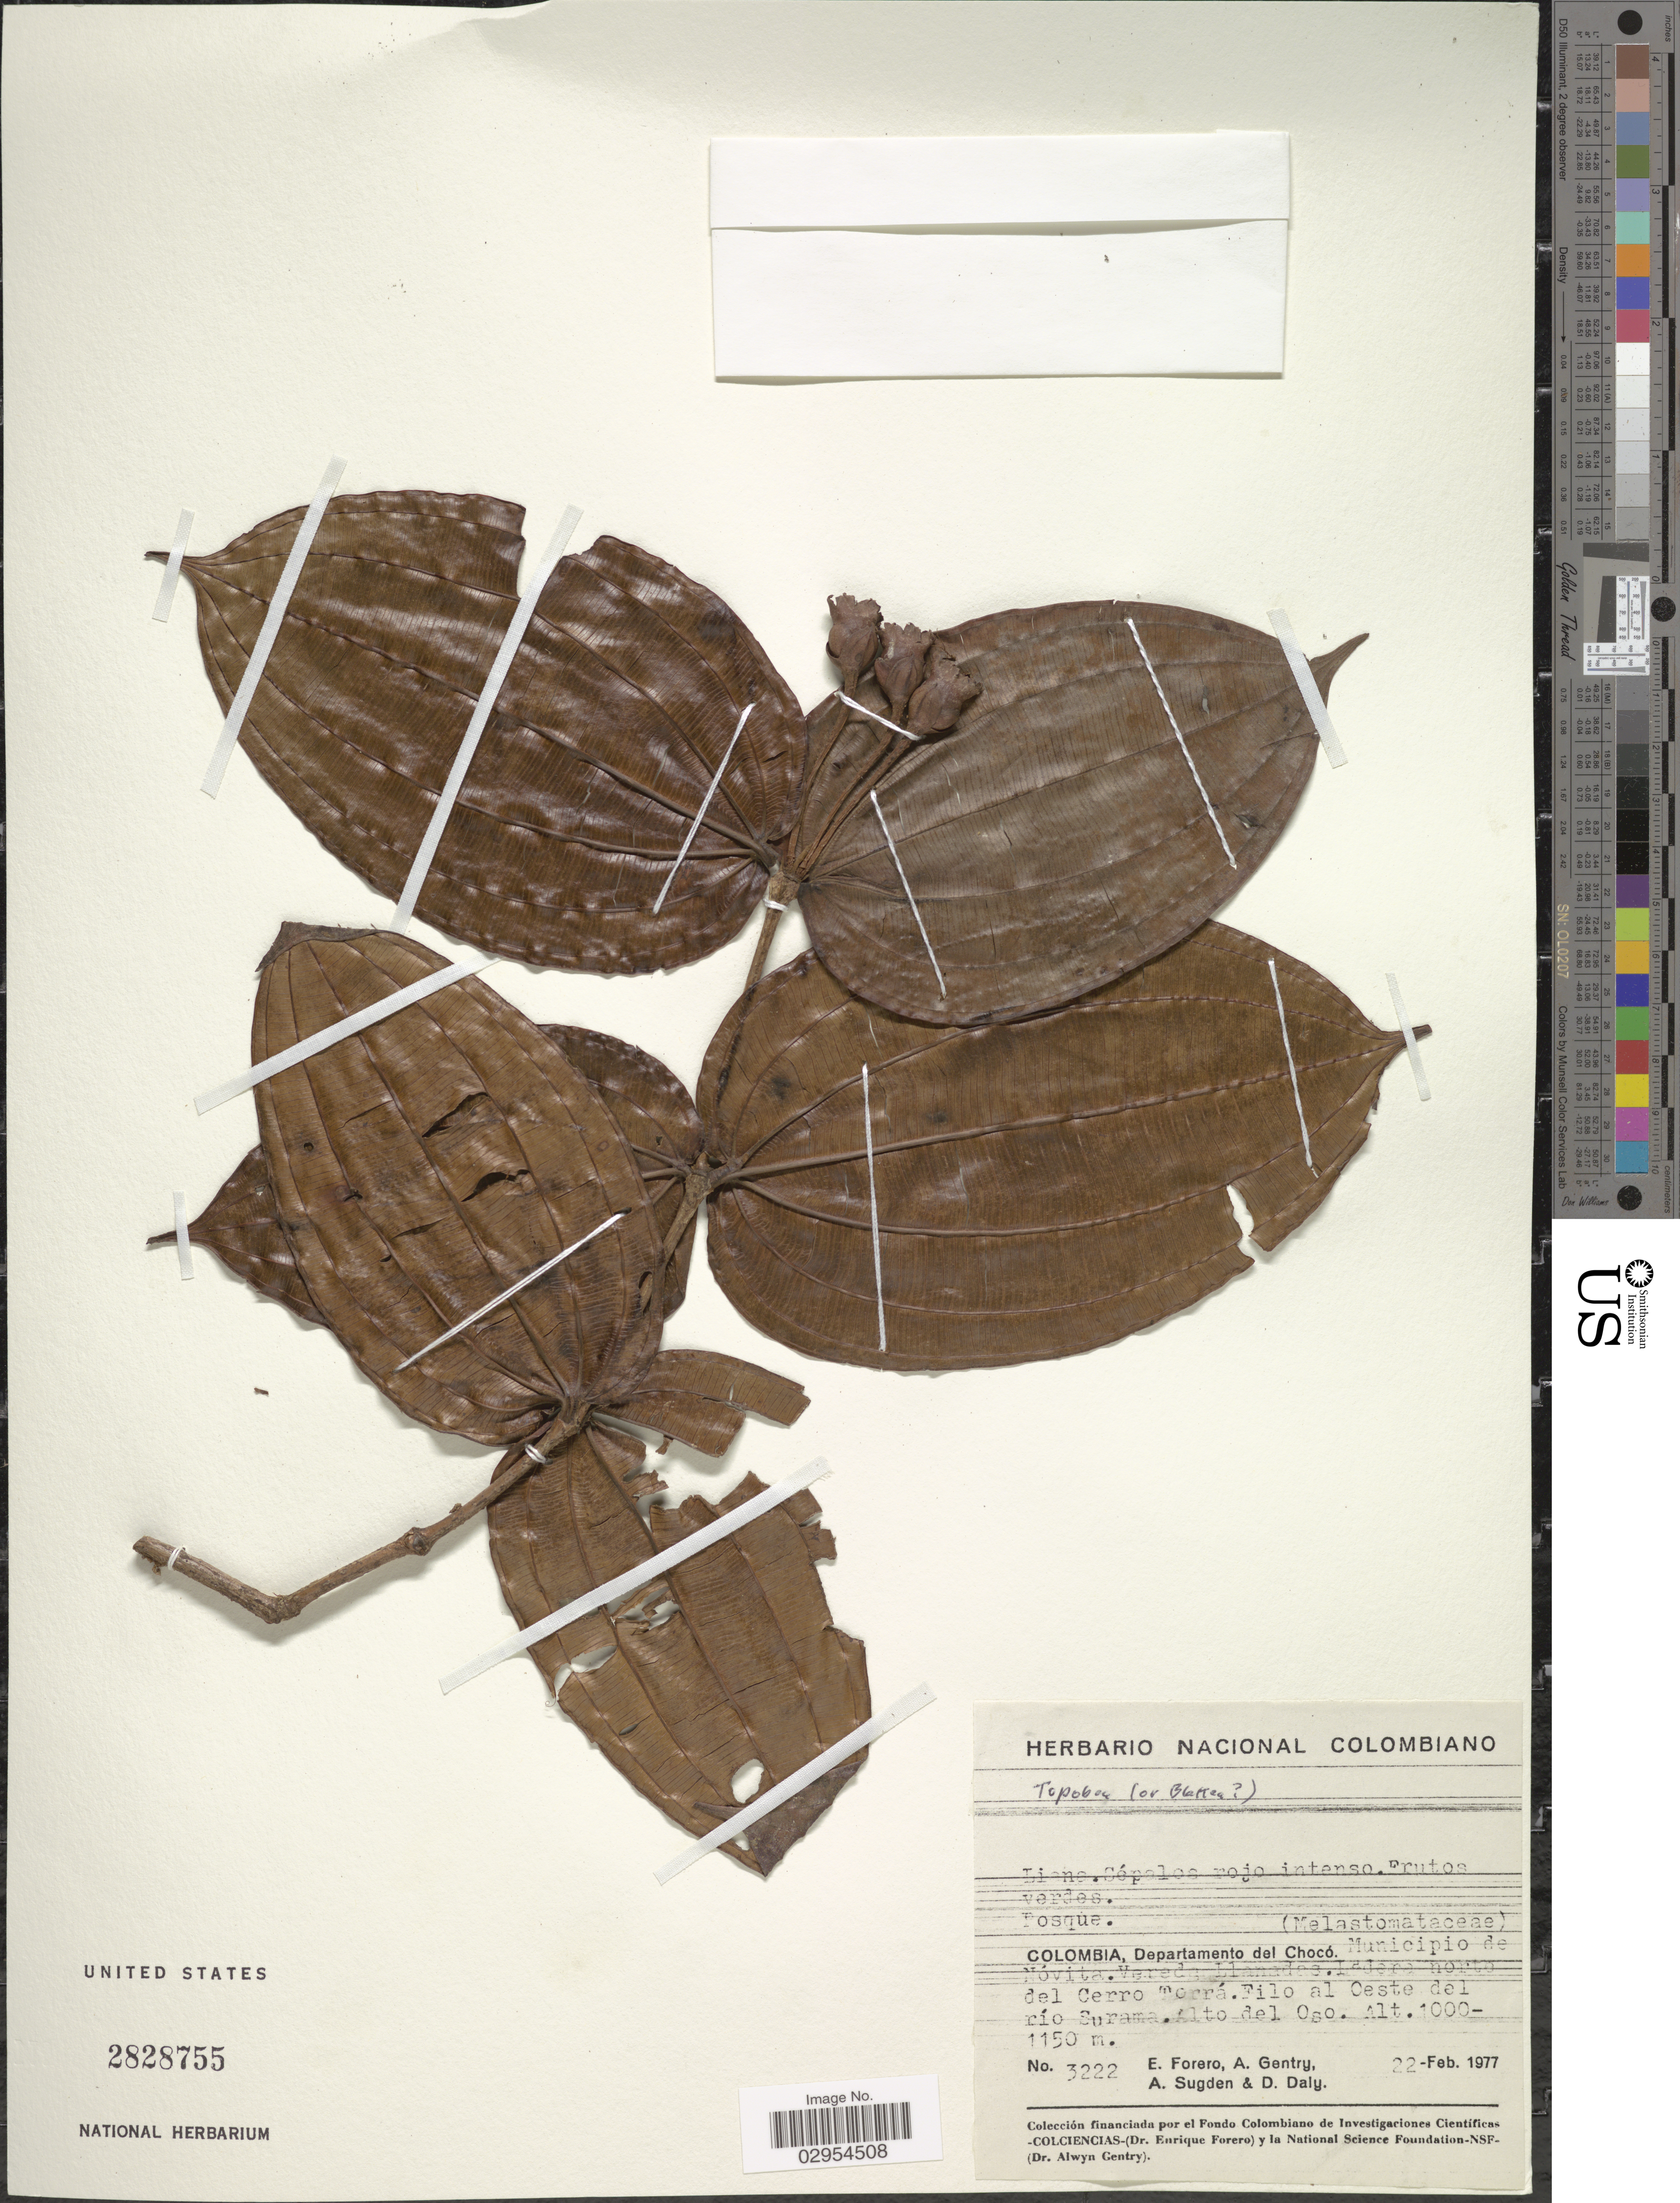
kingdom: Plantae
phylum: Tracheophyta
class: Magnoliopsida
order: Myrtales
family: Melastomataceae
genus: Blakea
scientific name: Blakea sessilifolia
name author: (Triana) Penneys & Judd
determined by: Penneys, D. S.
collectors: E. Forero, A. H. Gentry, A. Sugden & D. C. Daly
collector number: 3222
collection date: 1977-02-22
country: Colombia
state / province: Chocó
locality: Departamento del Chocó. Municipio de Nóvita. Vereda Llanadas. Ladera norte del Cerro Torrá. Filo al Oeste del río Surama. Alto del Oso.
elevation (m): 1000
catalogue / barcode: US 2828755